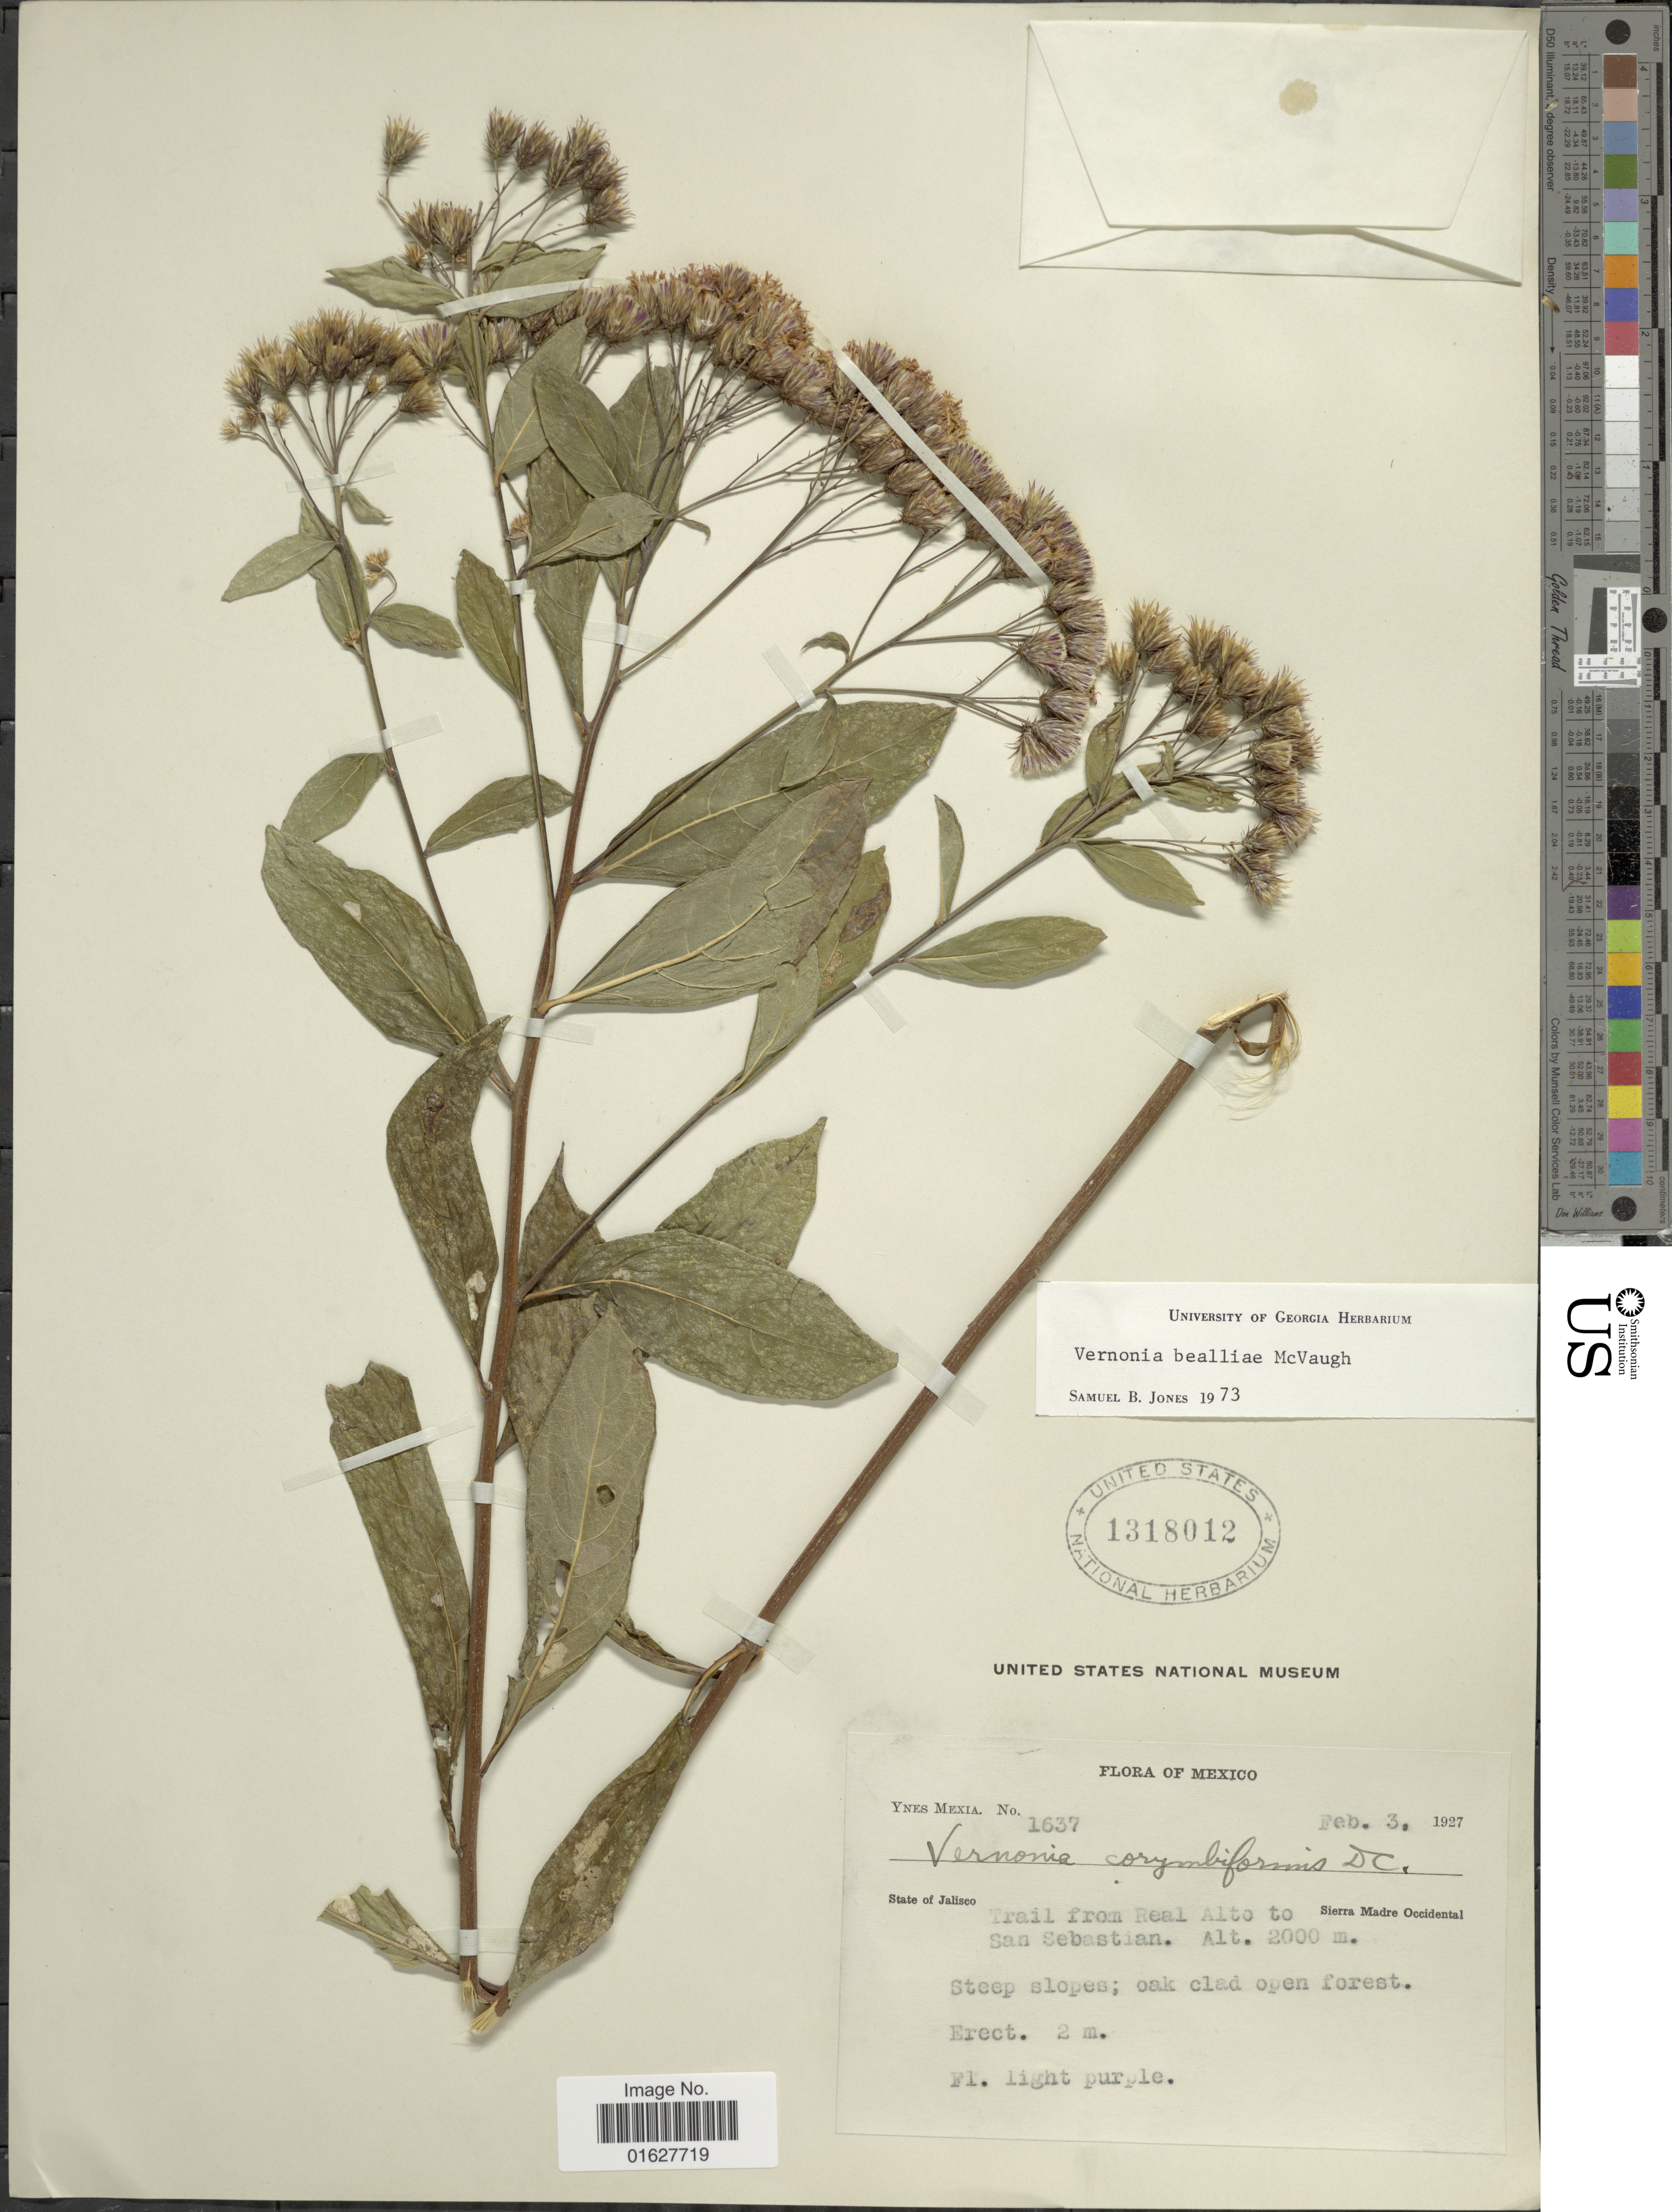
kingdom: Plantae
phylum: Tracheophyta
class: Magnoliopsida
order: Asterales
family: Asteraceae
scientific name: Vickianthus bealliae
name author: (McVaugh) H. Rob.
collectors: Y. Mexia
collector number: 1637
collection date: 1927-02-03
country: Mexico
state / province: Jalisco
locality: Mexico. State of Jalisco. Trail from Real Alto to San Sebastian. Sierra Madre Occidental. Steep slopes; oak clad open forest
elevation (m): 2000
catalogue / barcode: US 1318012